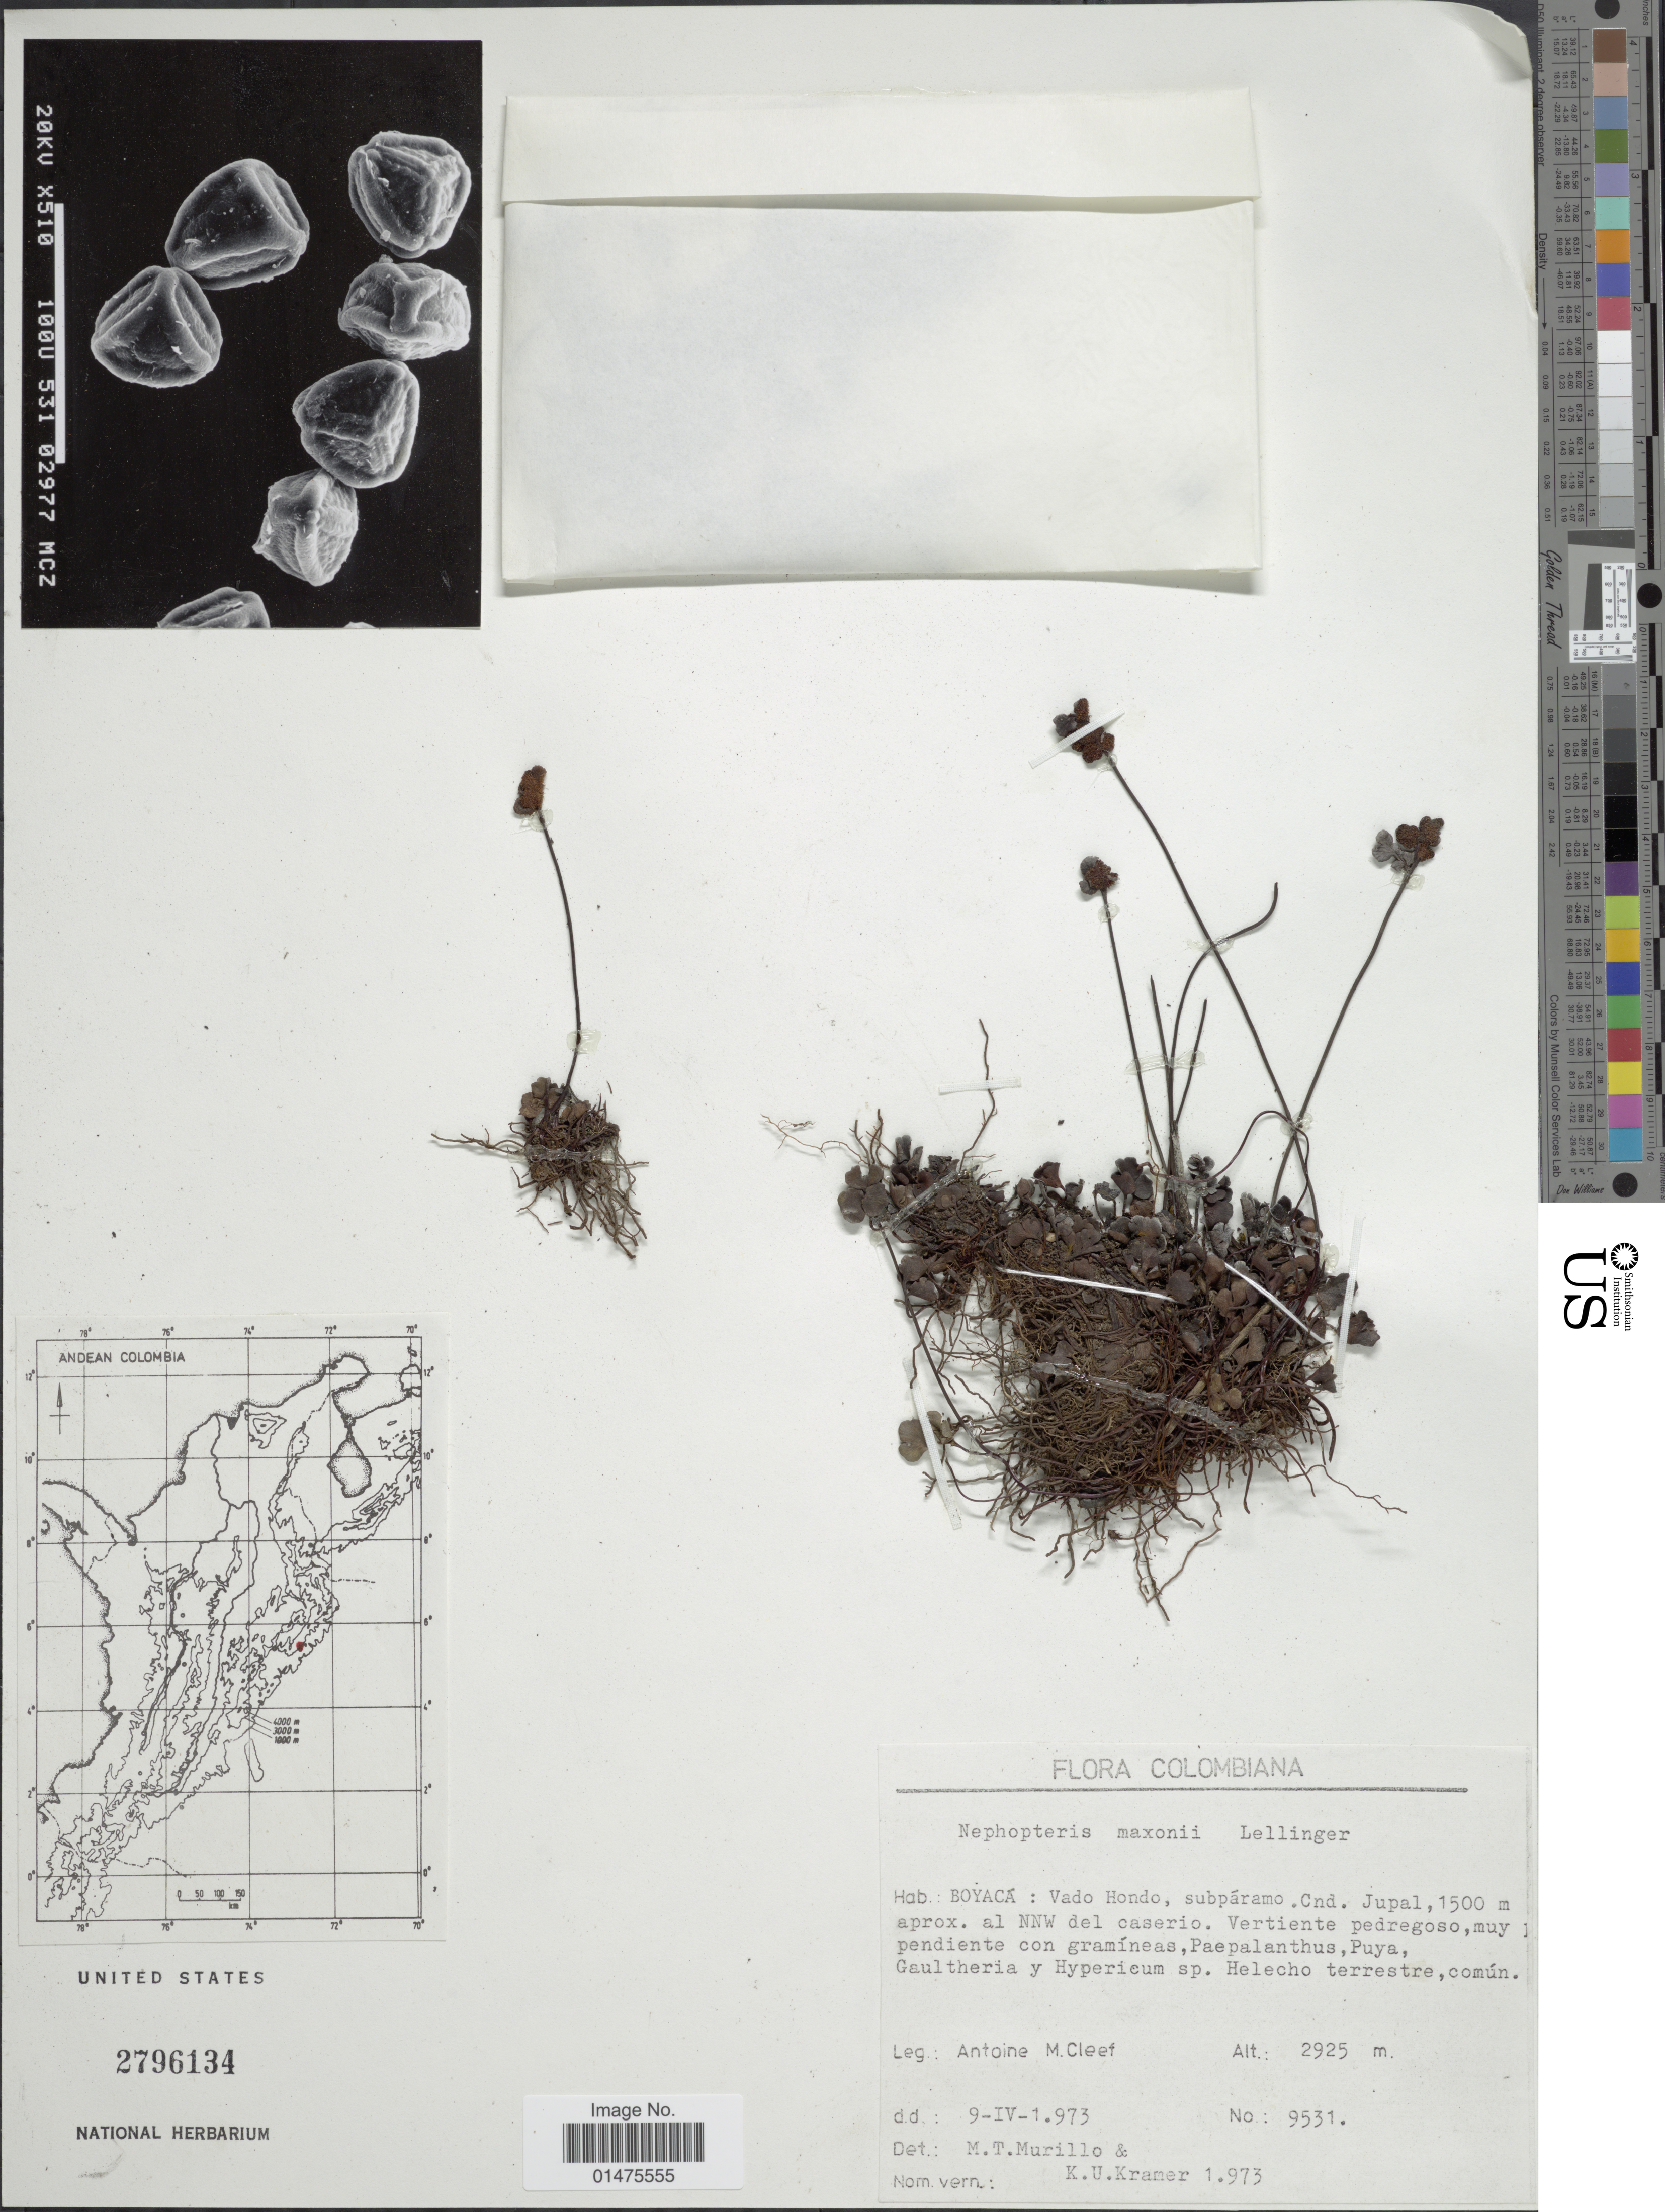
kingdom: Plantae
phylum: Tracheophyta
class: Polypodiopsida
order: Polypodiales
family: Pteridaceae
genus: Nephopteris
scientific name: Nephopteris maxonii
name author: Lellinger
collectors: A. M. Cleef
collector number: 9531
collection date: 1973-04-09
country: Colombia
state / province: Boyacá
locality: Vado Hondo, subpáramo. Cnd. Jupal, 1500 m aproxal NNW del caserio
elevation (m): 2925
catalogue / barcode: US 2796134